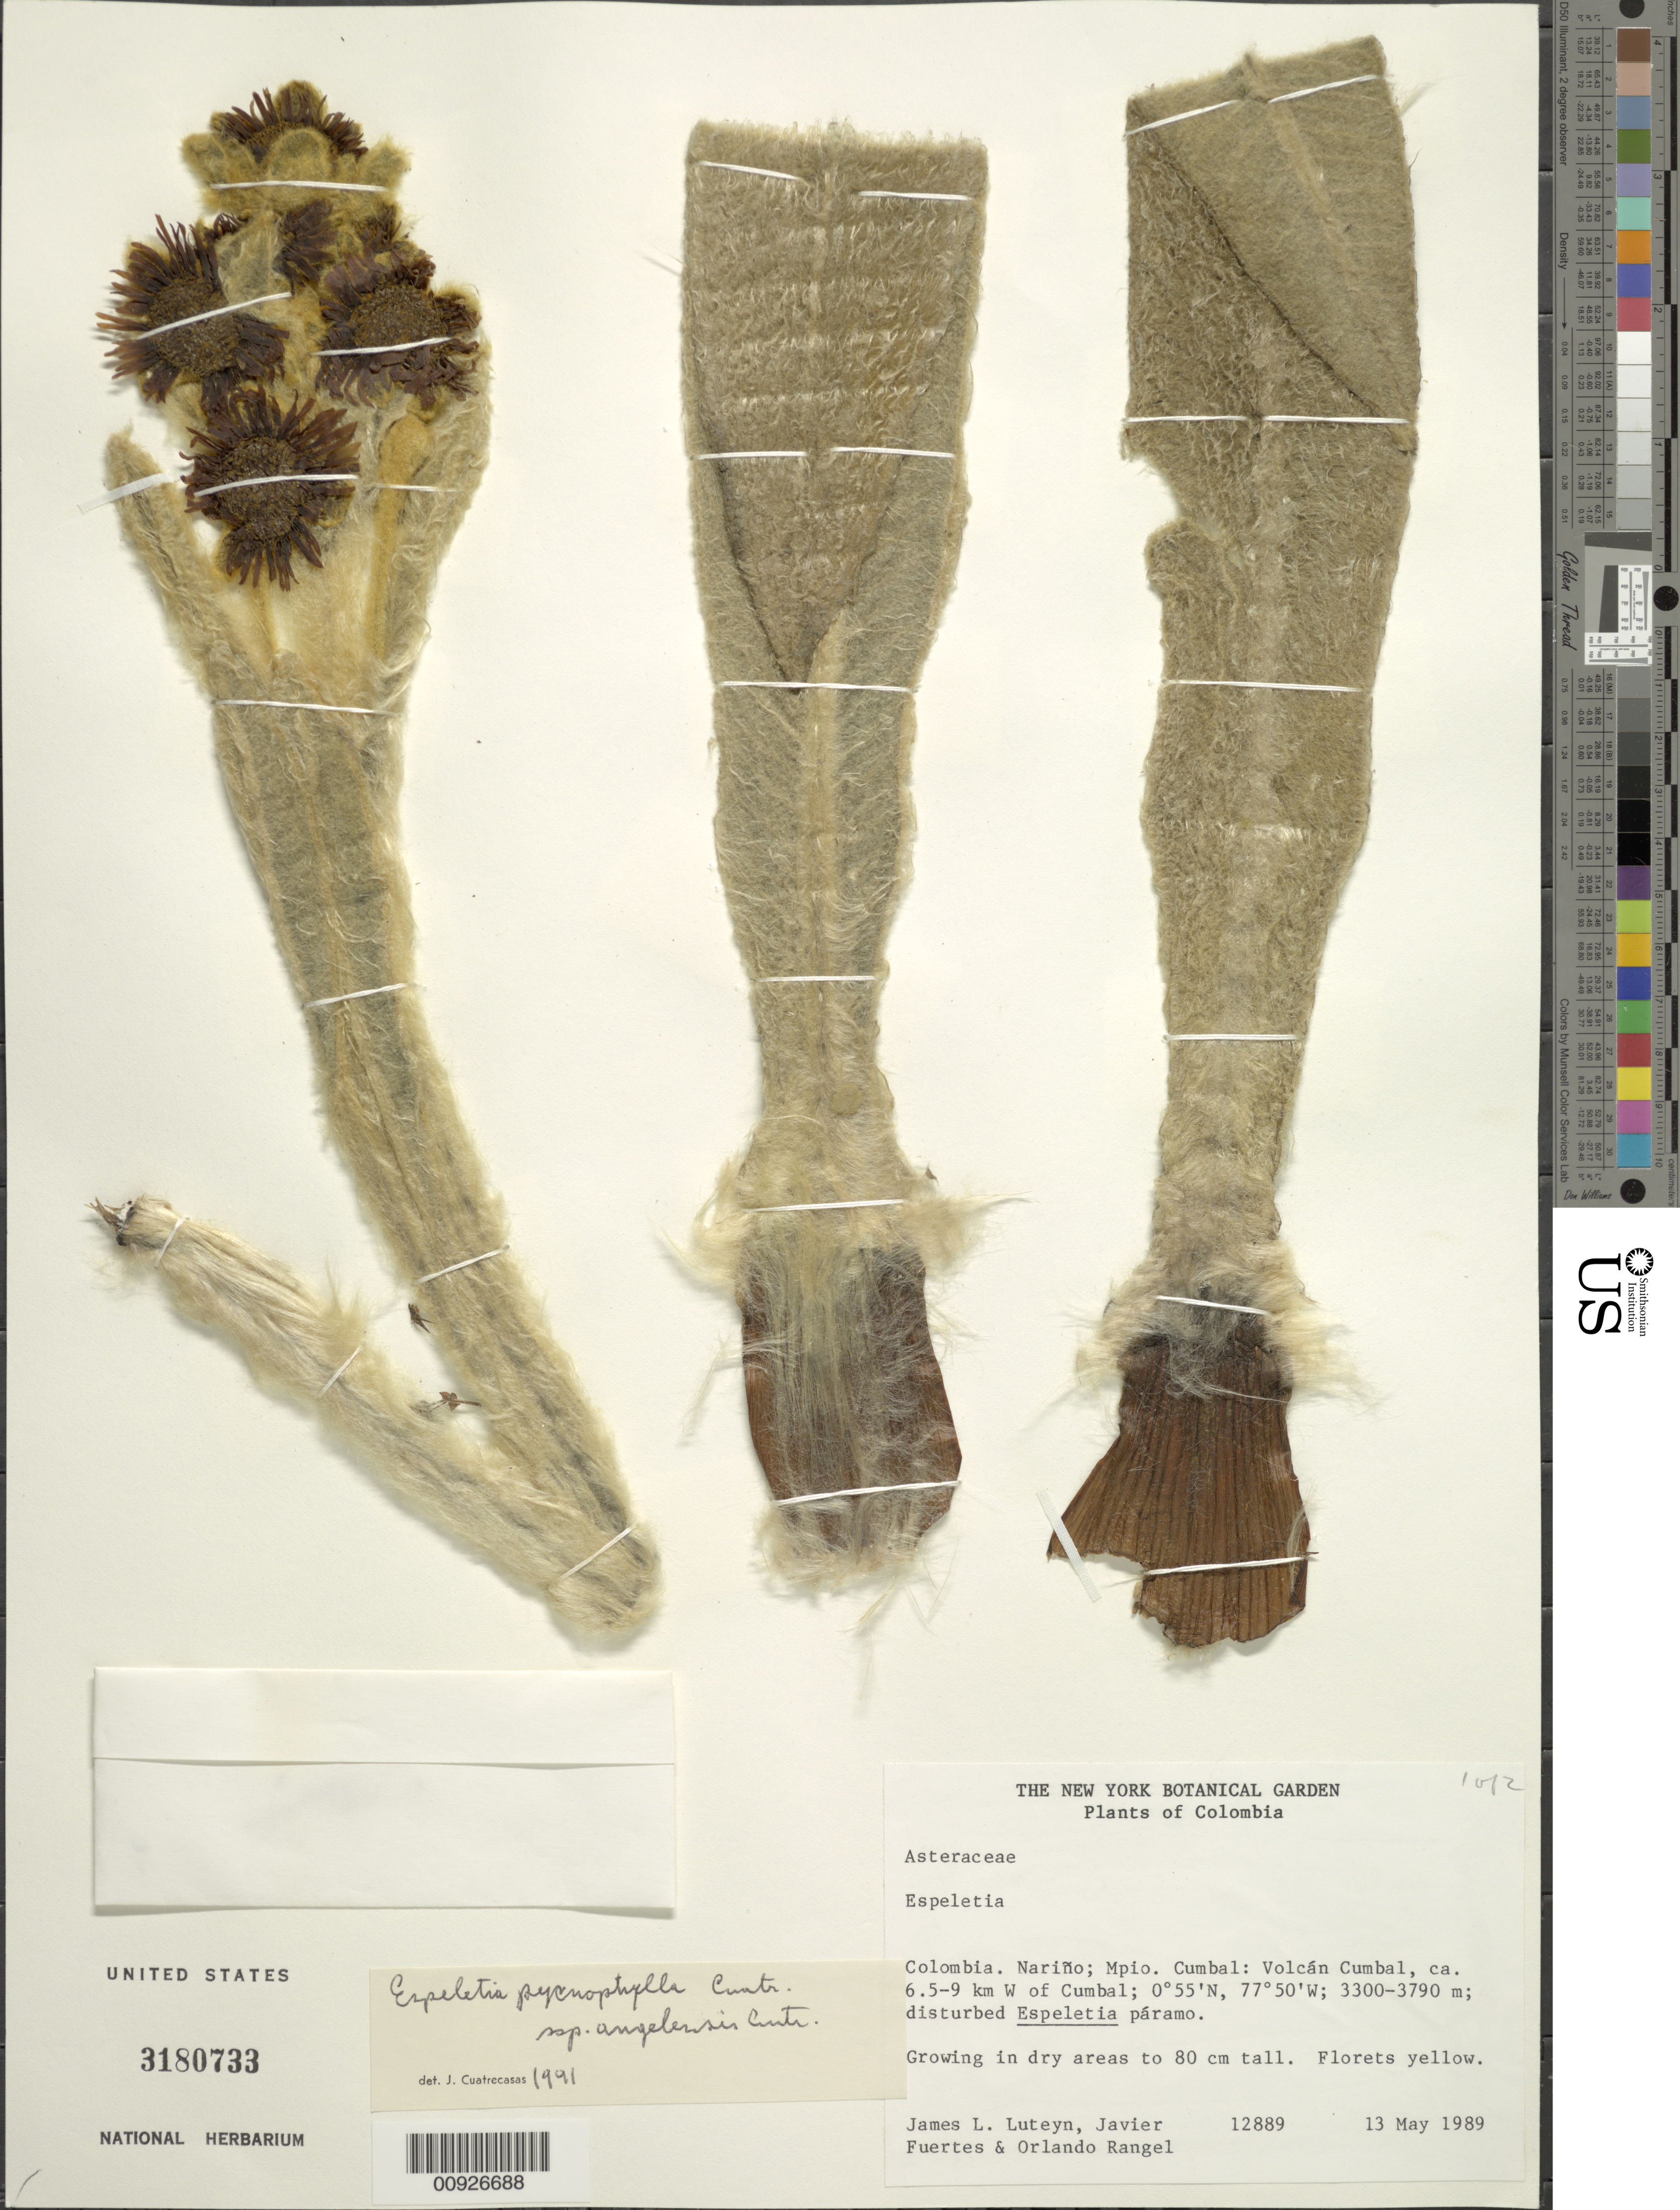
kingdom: Plantae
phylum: Tracheophyta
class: Magnoliopsida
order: Asterales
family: Asteraceae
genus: Espeletia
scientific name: Espeletia pycnophylla subsp. angelensis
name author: Cuatrec.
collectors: J. L. Luteyn, J. Fuertes & J. O. Rangel Ch.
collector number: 12889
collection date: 1989-05-13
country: Colombia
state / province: Nariño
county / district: M. Cumbal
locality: Volcán Cumbal, ca. 6.5-9 km W of Cumbal.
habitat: Disturbed Espeletia páramo. Growing in dry areas.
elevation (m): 3300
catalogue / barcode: US 3180733